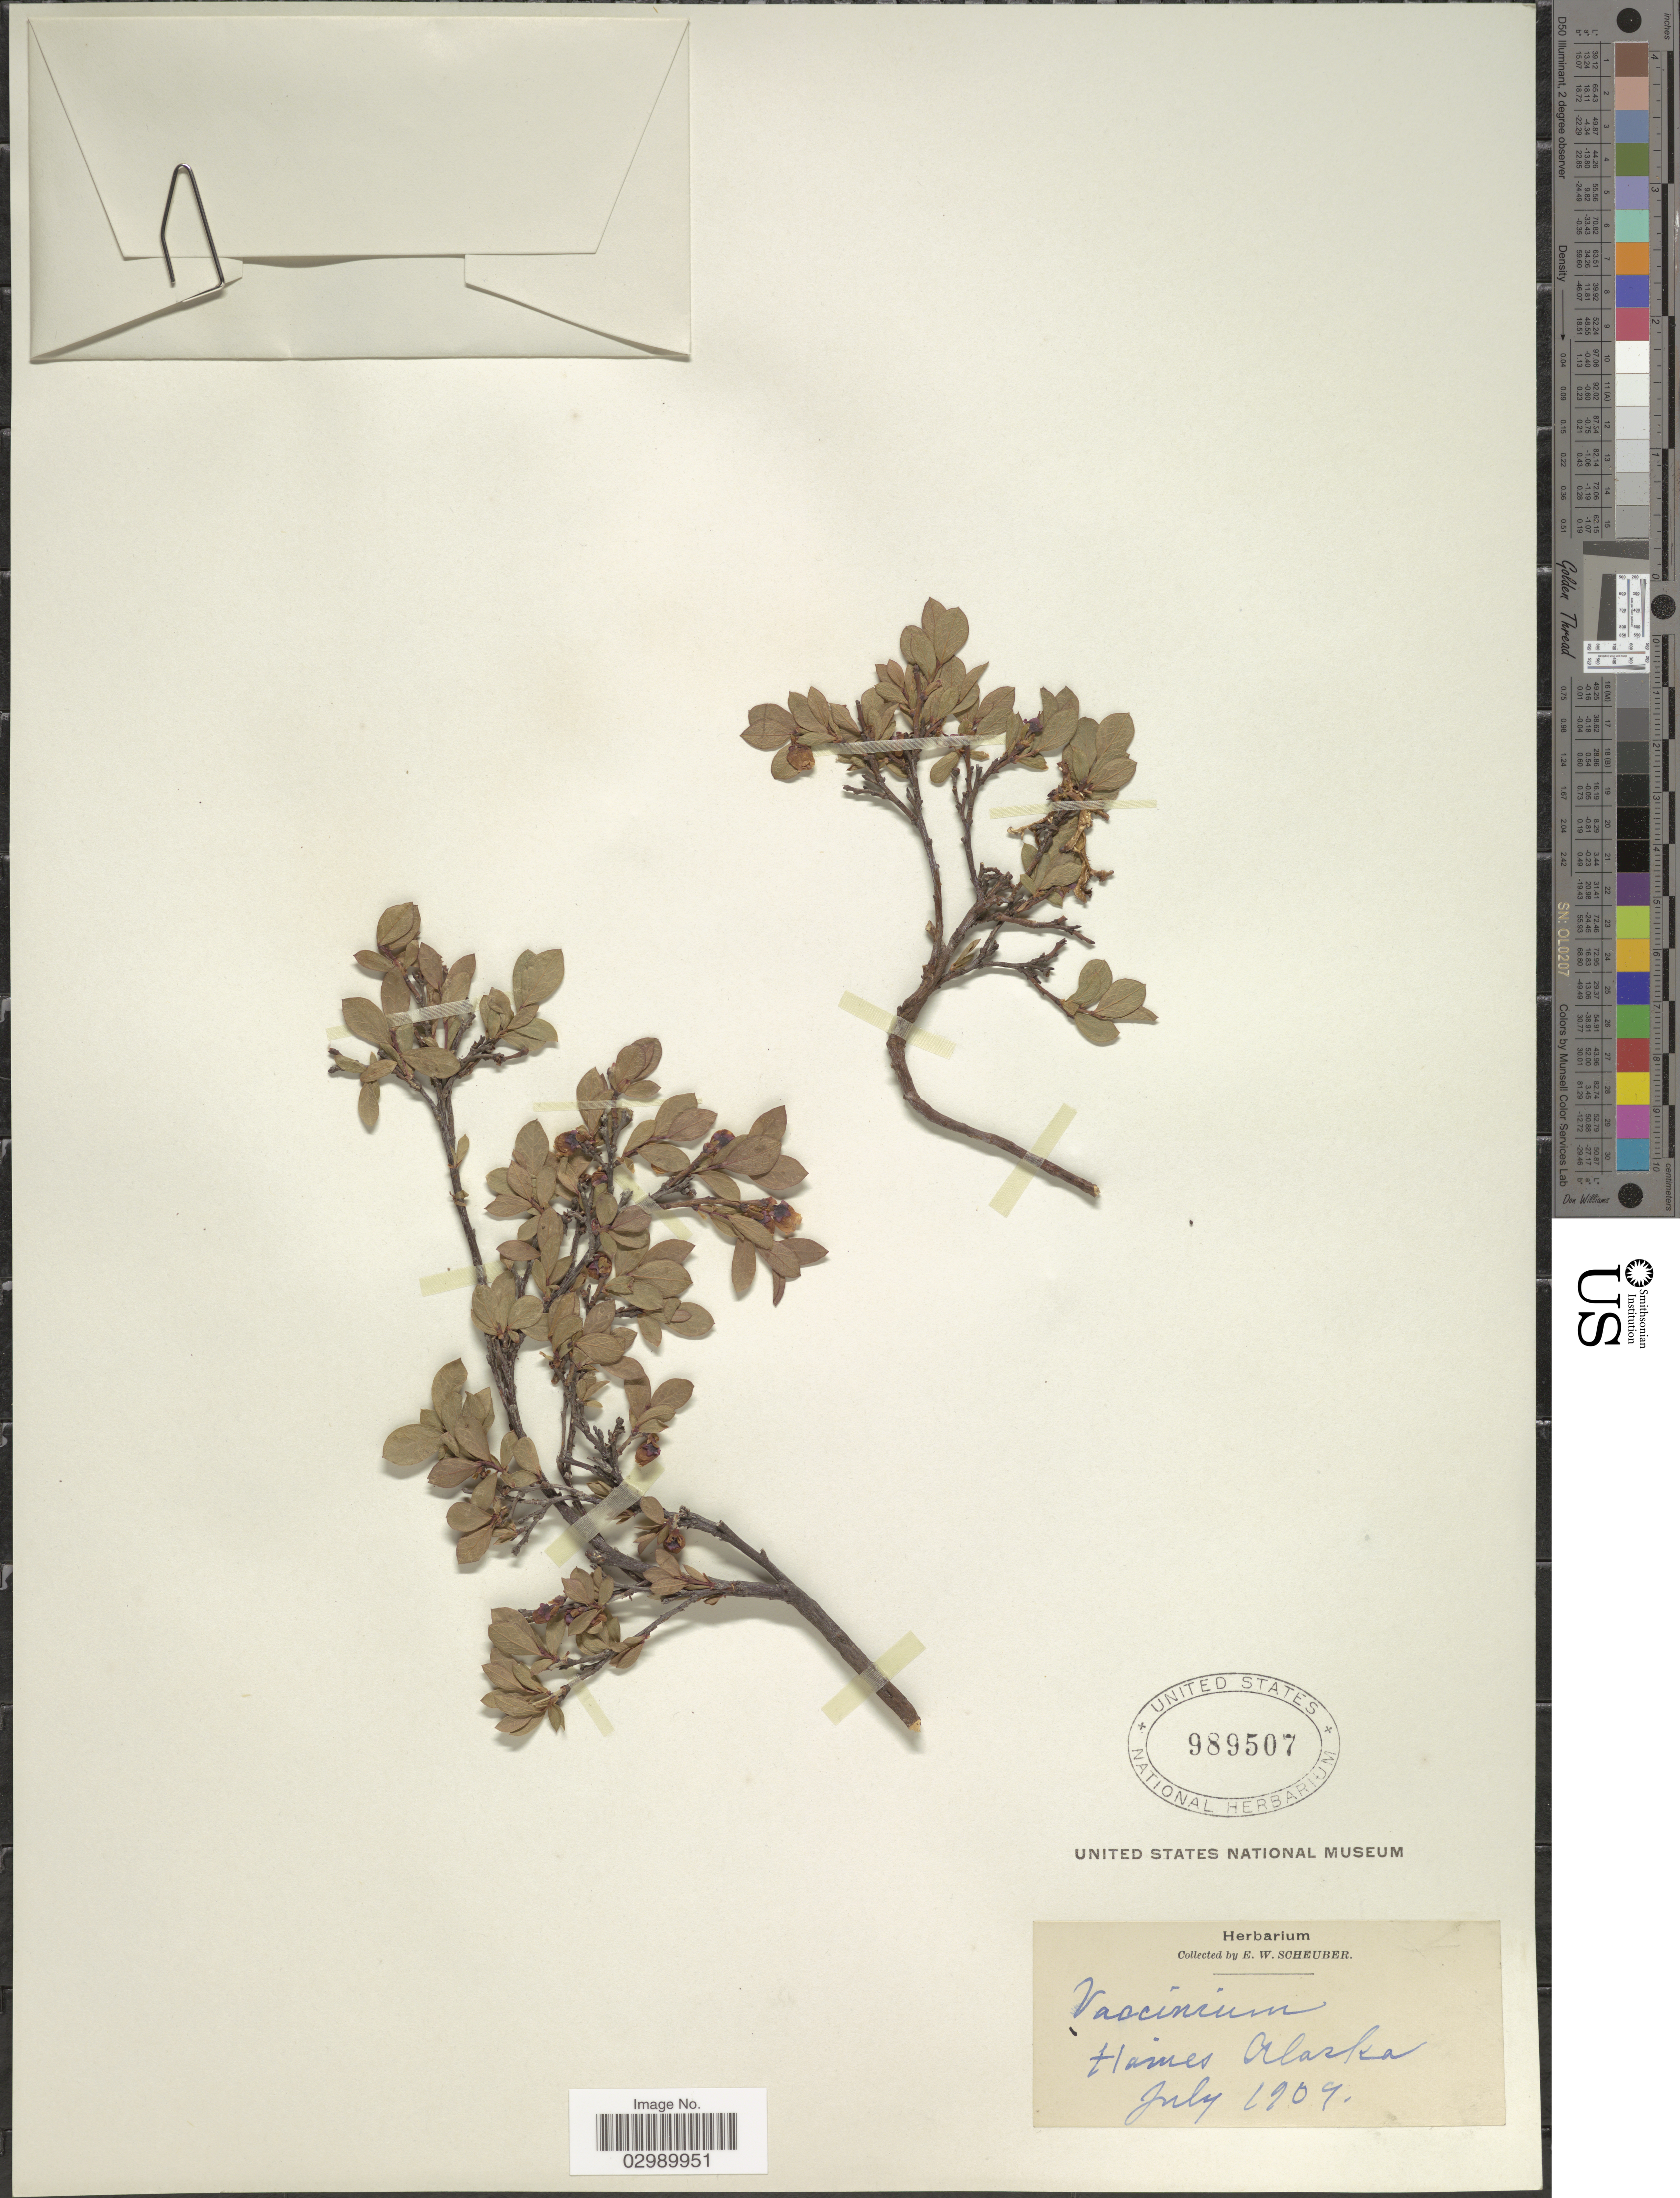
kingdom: Plantae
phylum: Tracheophyta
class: Magnoliopsida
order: Ericales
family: Ericaceae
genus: Vaccinium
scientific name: Vaccinium uliginosum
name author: L.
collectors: E. Scheuber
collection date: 1904-07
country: United States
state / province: Alaska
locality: Haines.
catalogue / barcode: US 989507